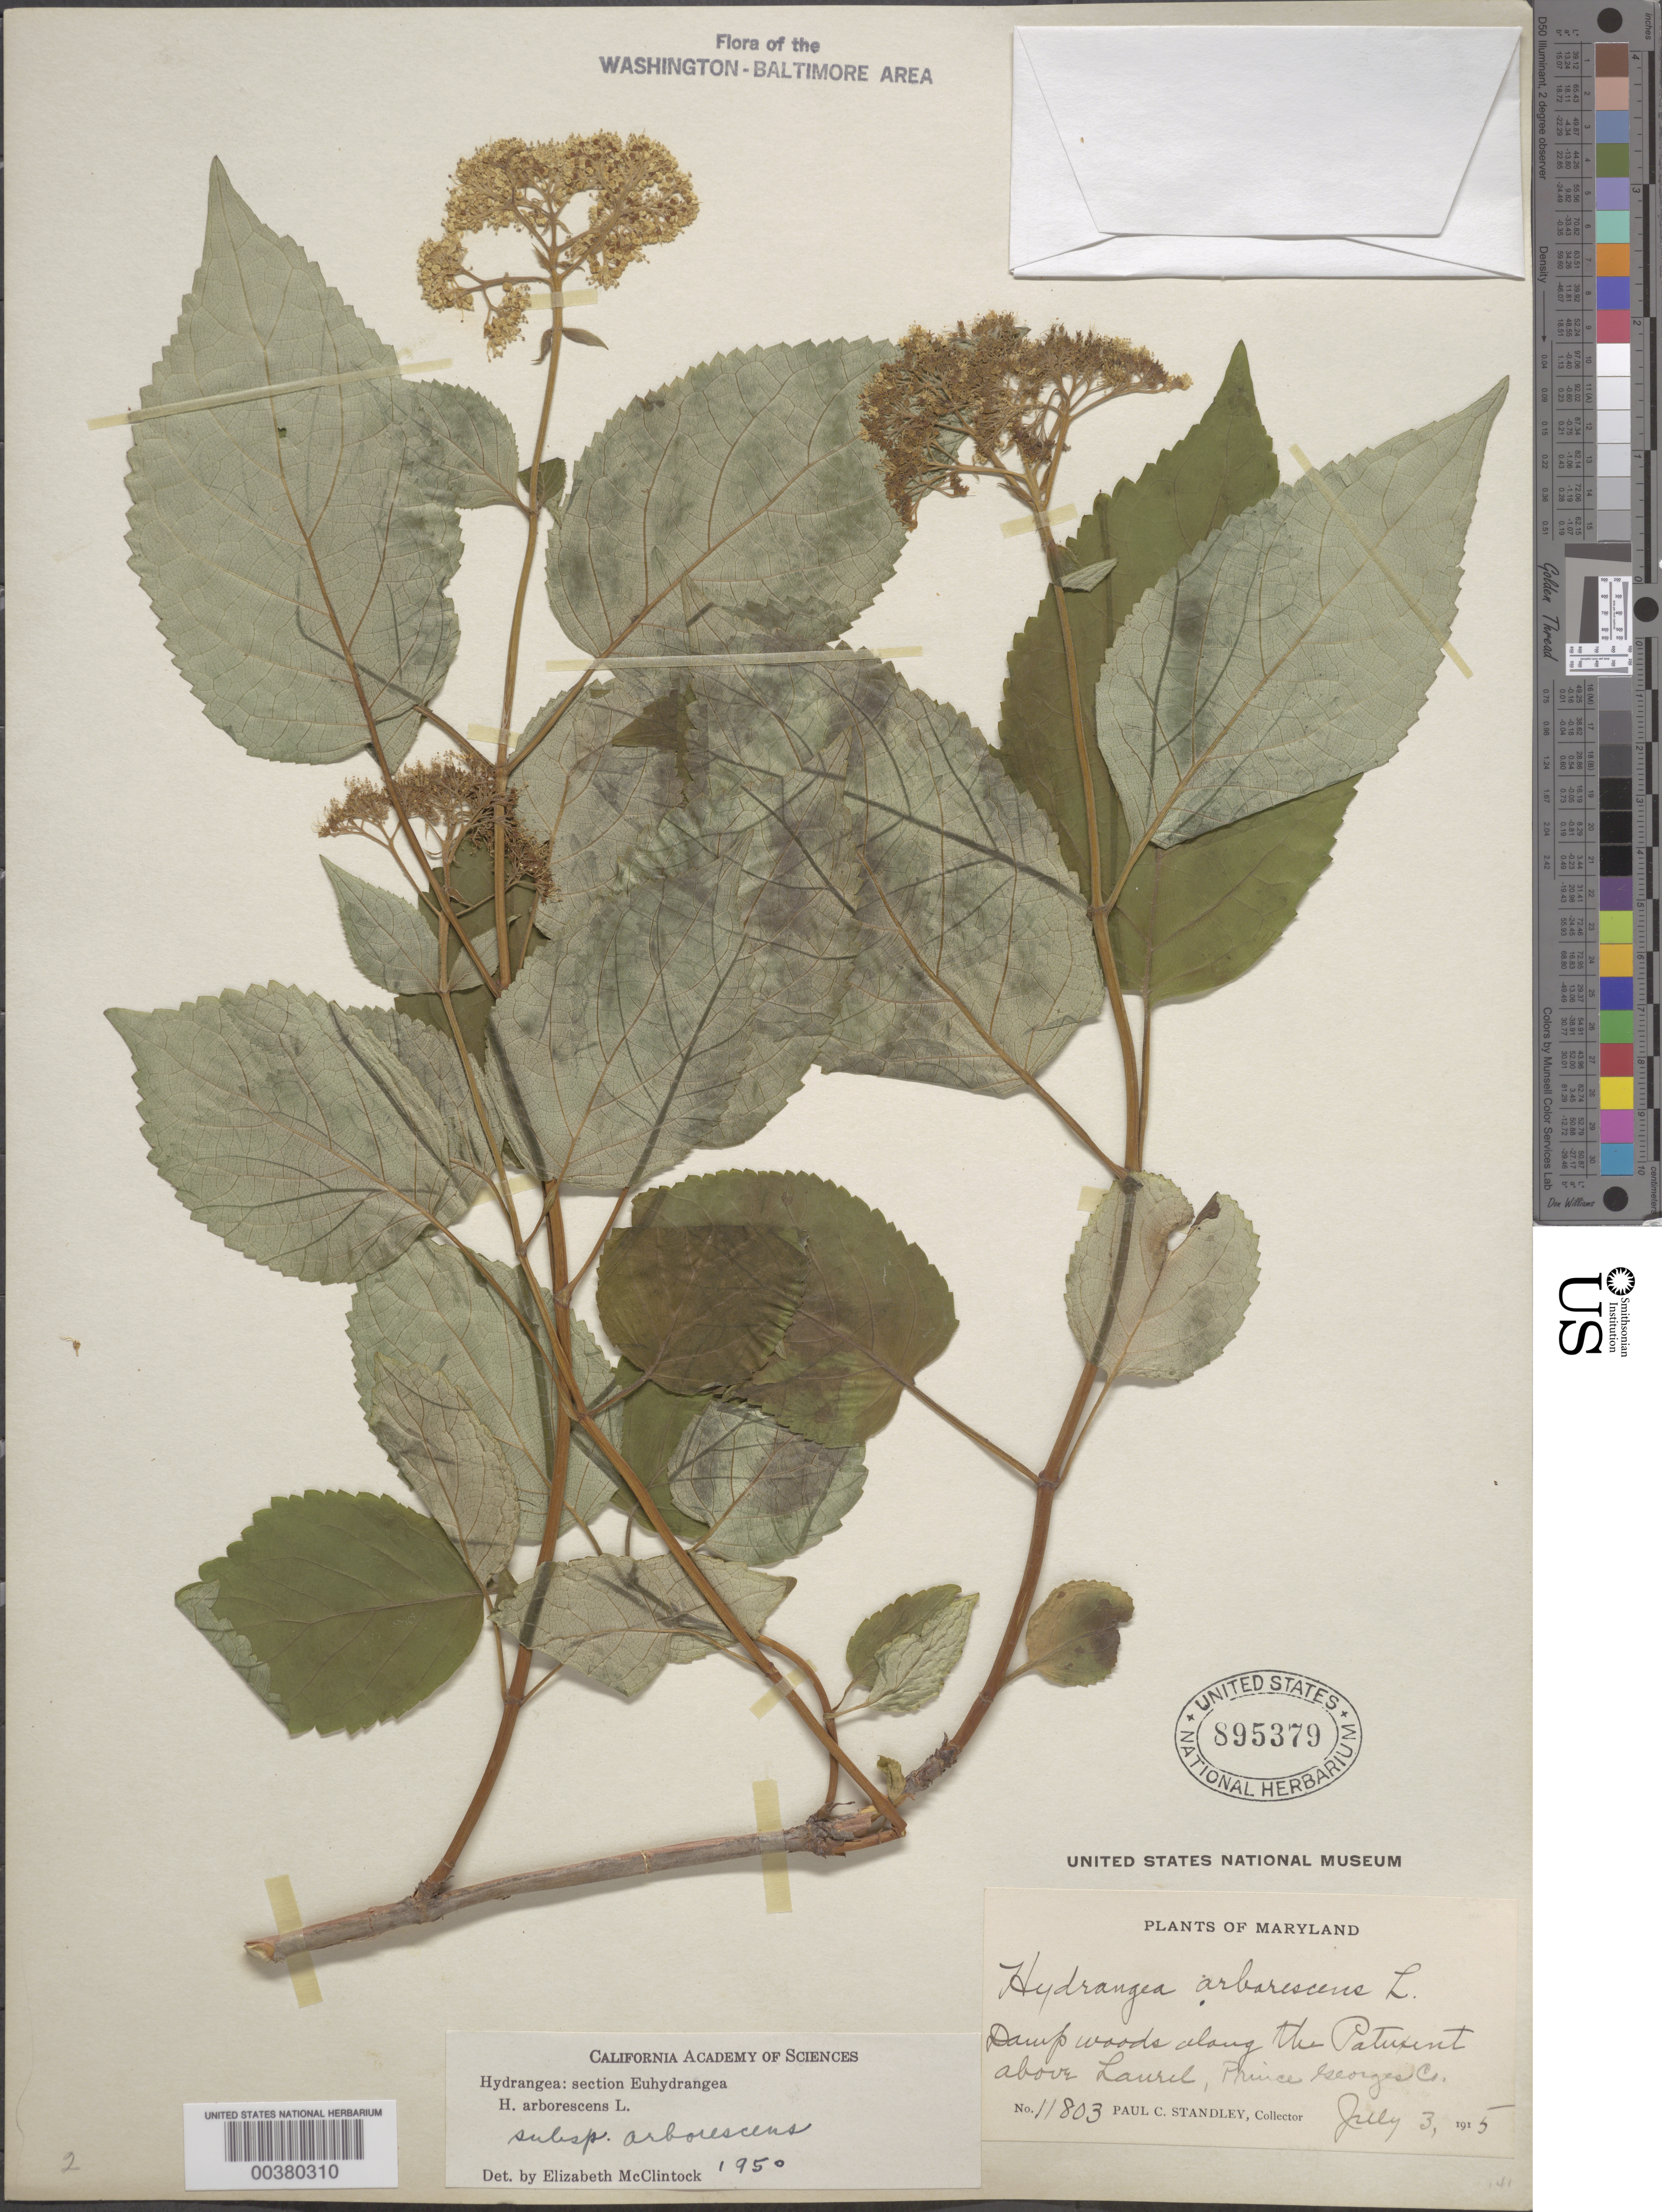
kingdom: Plantae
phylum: Tracheophyta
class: Magnoliopsida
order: Cornales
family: Hydrangeaceae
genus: Hydrangea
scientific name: Hydrangea arborescens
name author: L.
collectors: P. C. Standley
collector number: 11803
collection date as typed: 03 Jul 1915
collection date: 1915-07-03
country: United States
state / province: Maryland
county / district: Prince George's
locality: The Patuxent above Laurel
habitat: Dampwoods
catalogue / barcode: US 895379